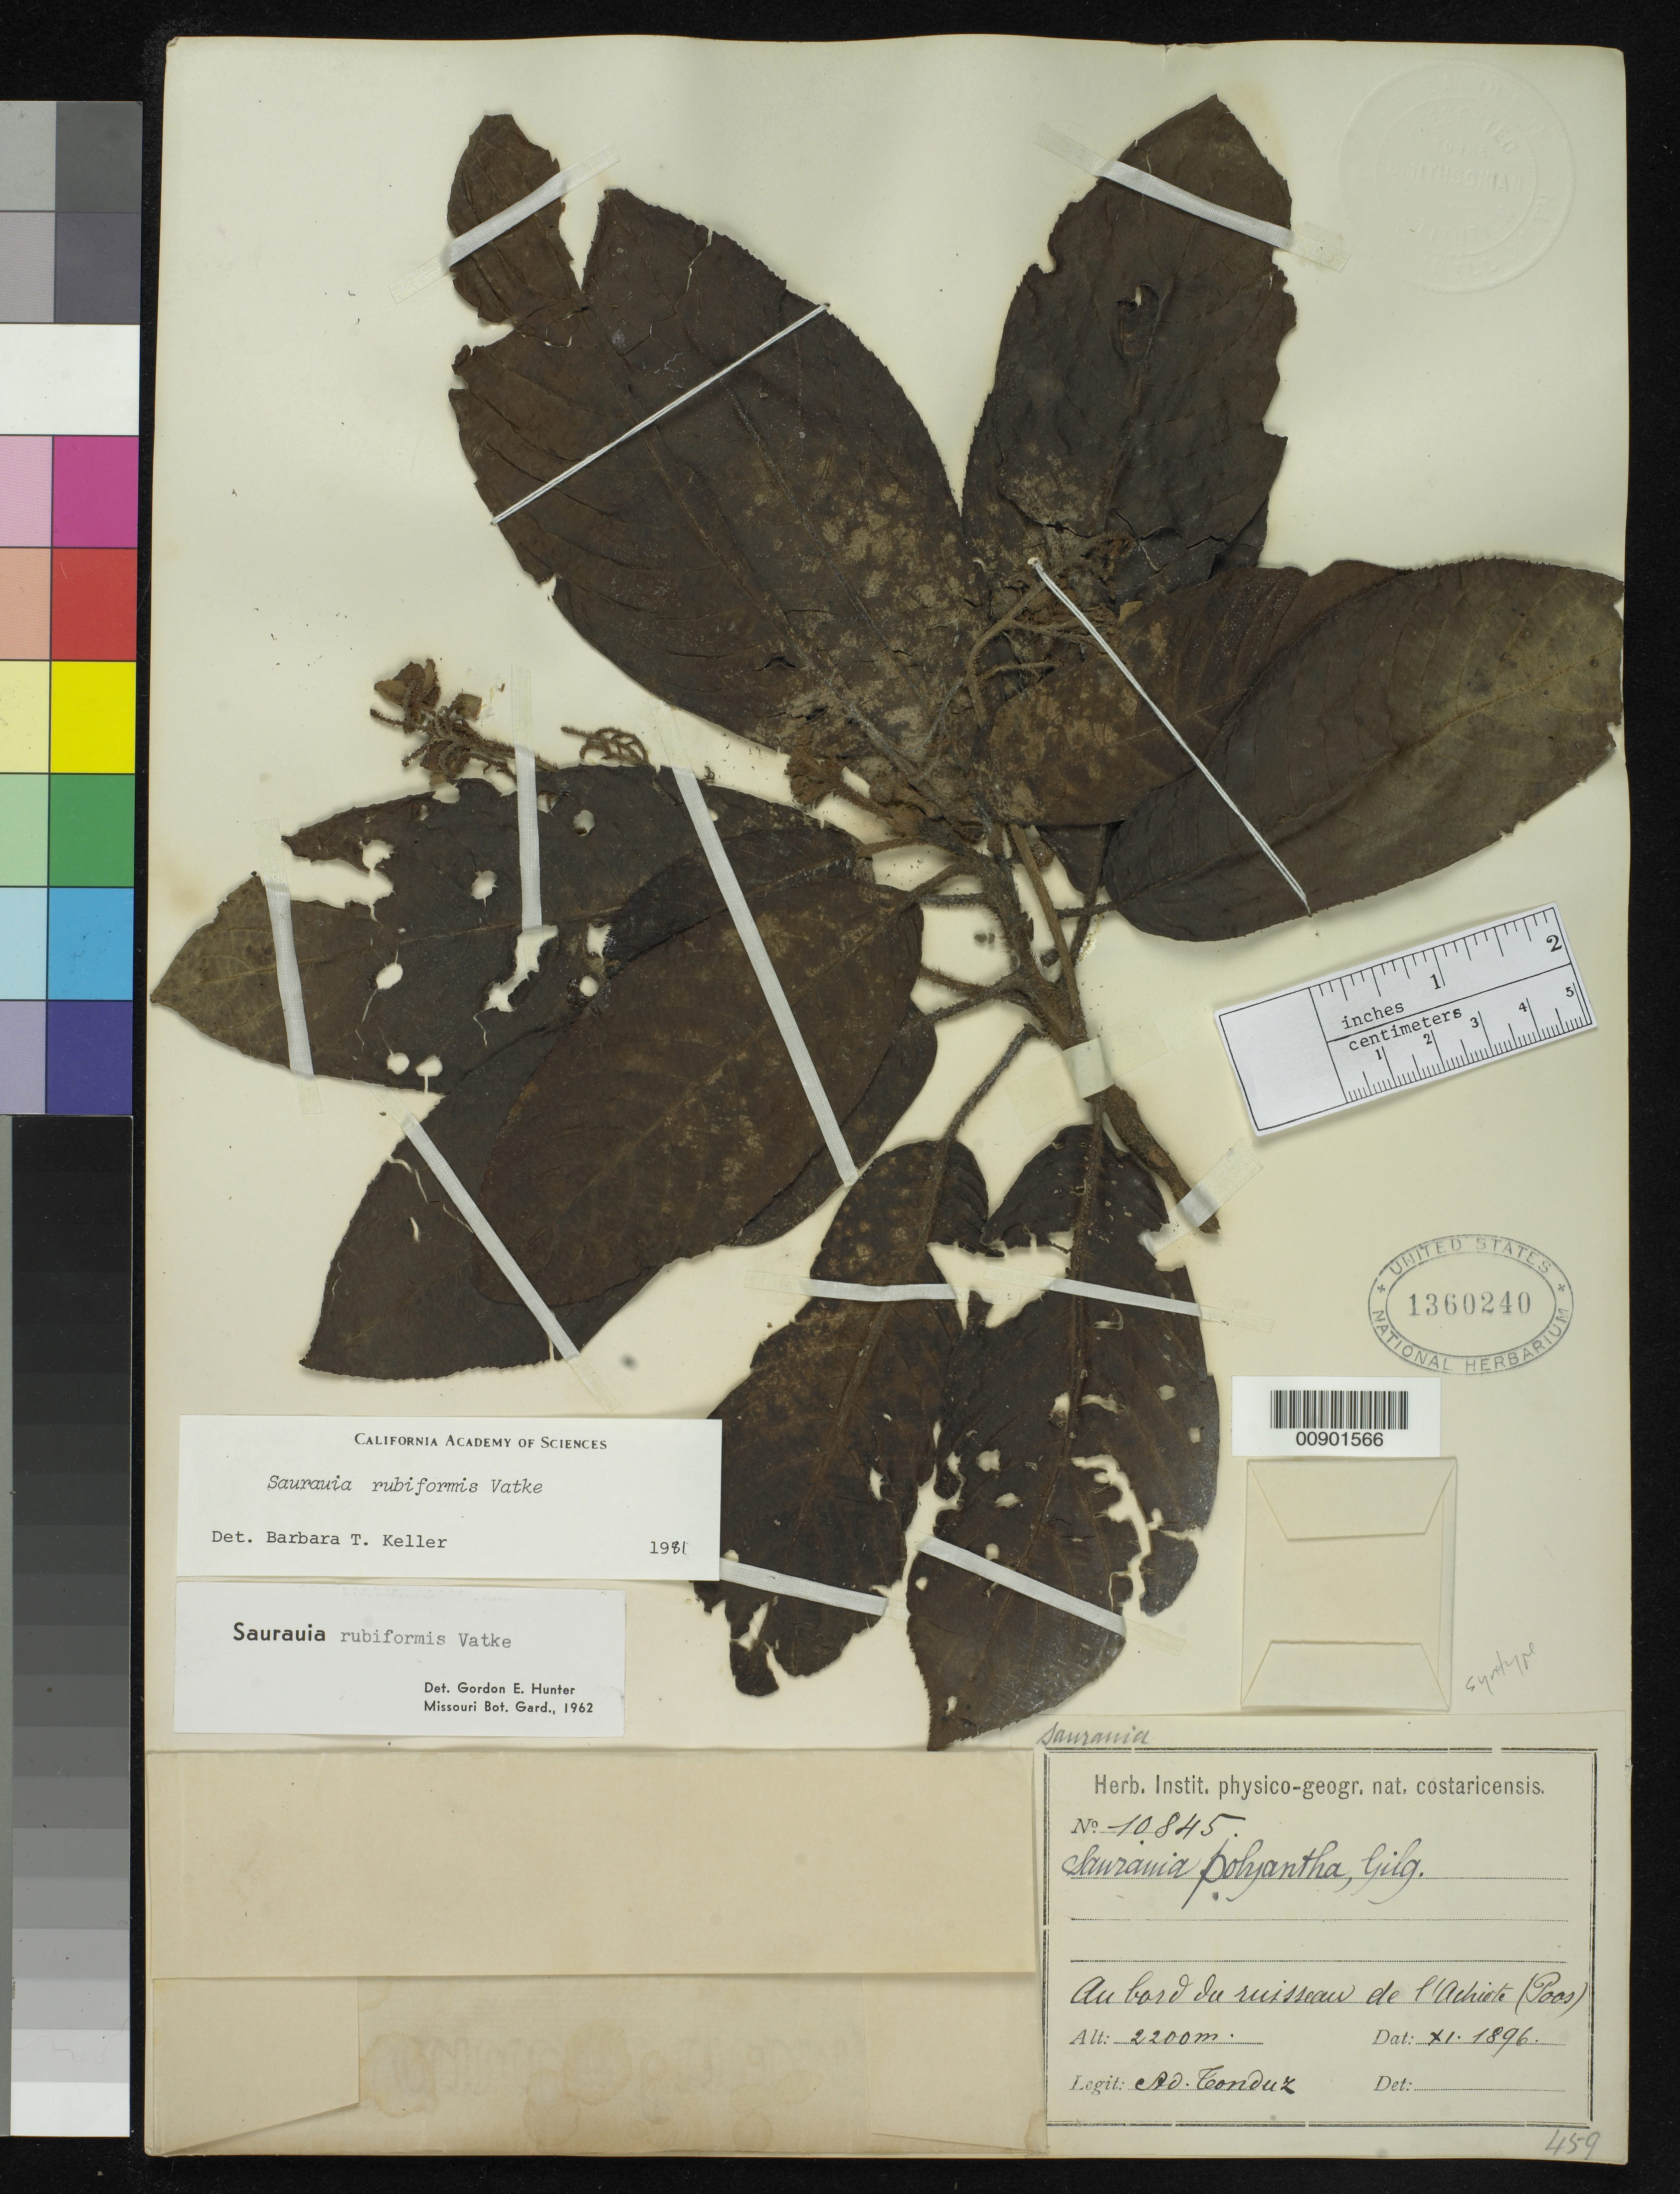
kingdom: Plantae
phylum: Tracheophyta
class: Magnoliopsida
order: Ericales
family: Actinidiaceae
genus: Saurauia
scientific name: Saurauia pseudorubiformis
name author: Buscal.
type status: Syntype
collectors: A. Tonduz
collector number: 10845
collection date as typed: Nov 1896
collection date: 1896-11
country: Costa Rica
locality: Au bord du ruisseau de l'Achiote (Poas).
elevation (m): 2200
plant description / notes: Syntype, according to Tropicos.; Further described in Malpighia 27:149. 1916.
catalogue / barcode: US 1360240